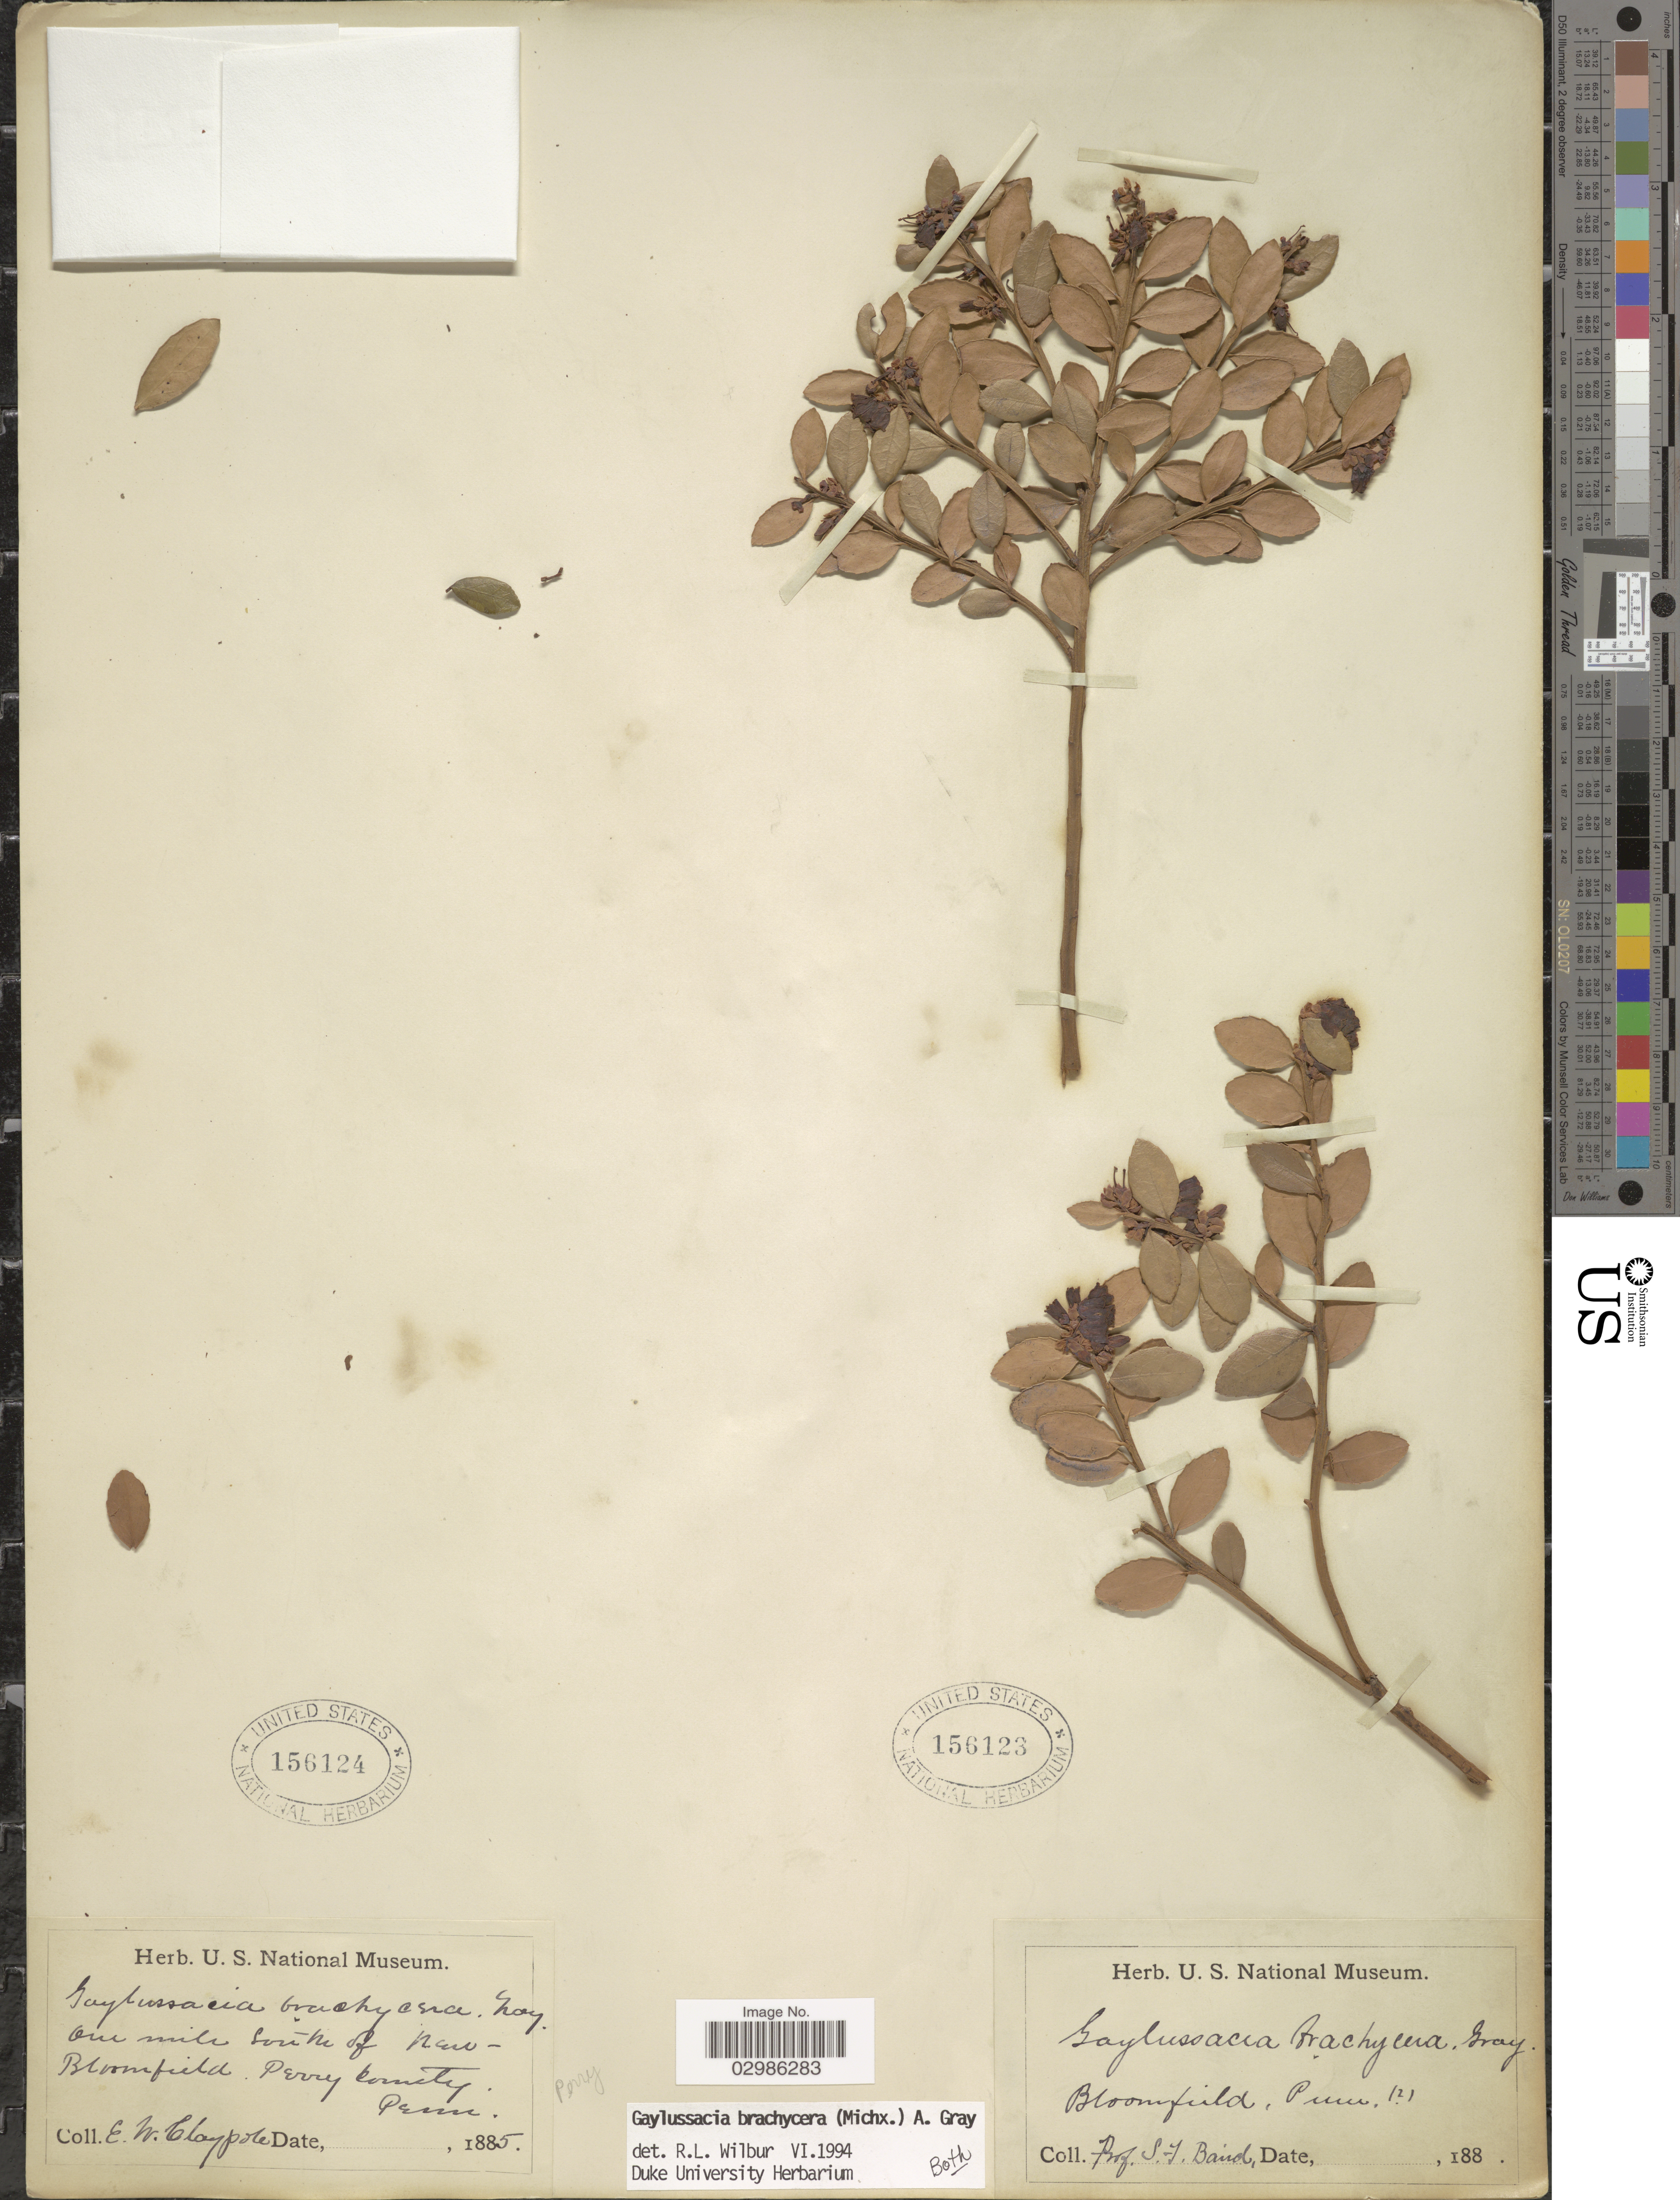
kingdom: Plantae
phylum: Tracheophyta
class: Magnoliopsida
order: Ericales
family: Ericaceae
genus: Gaylussacia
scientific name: Gaylussacia brachycera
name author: (Michx.) Torr. & A. Gray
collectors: S. Baird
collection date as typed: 188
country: United States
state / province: Pennsylvania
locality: Bloomfield.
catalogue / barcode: US 156123-2